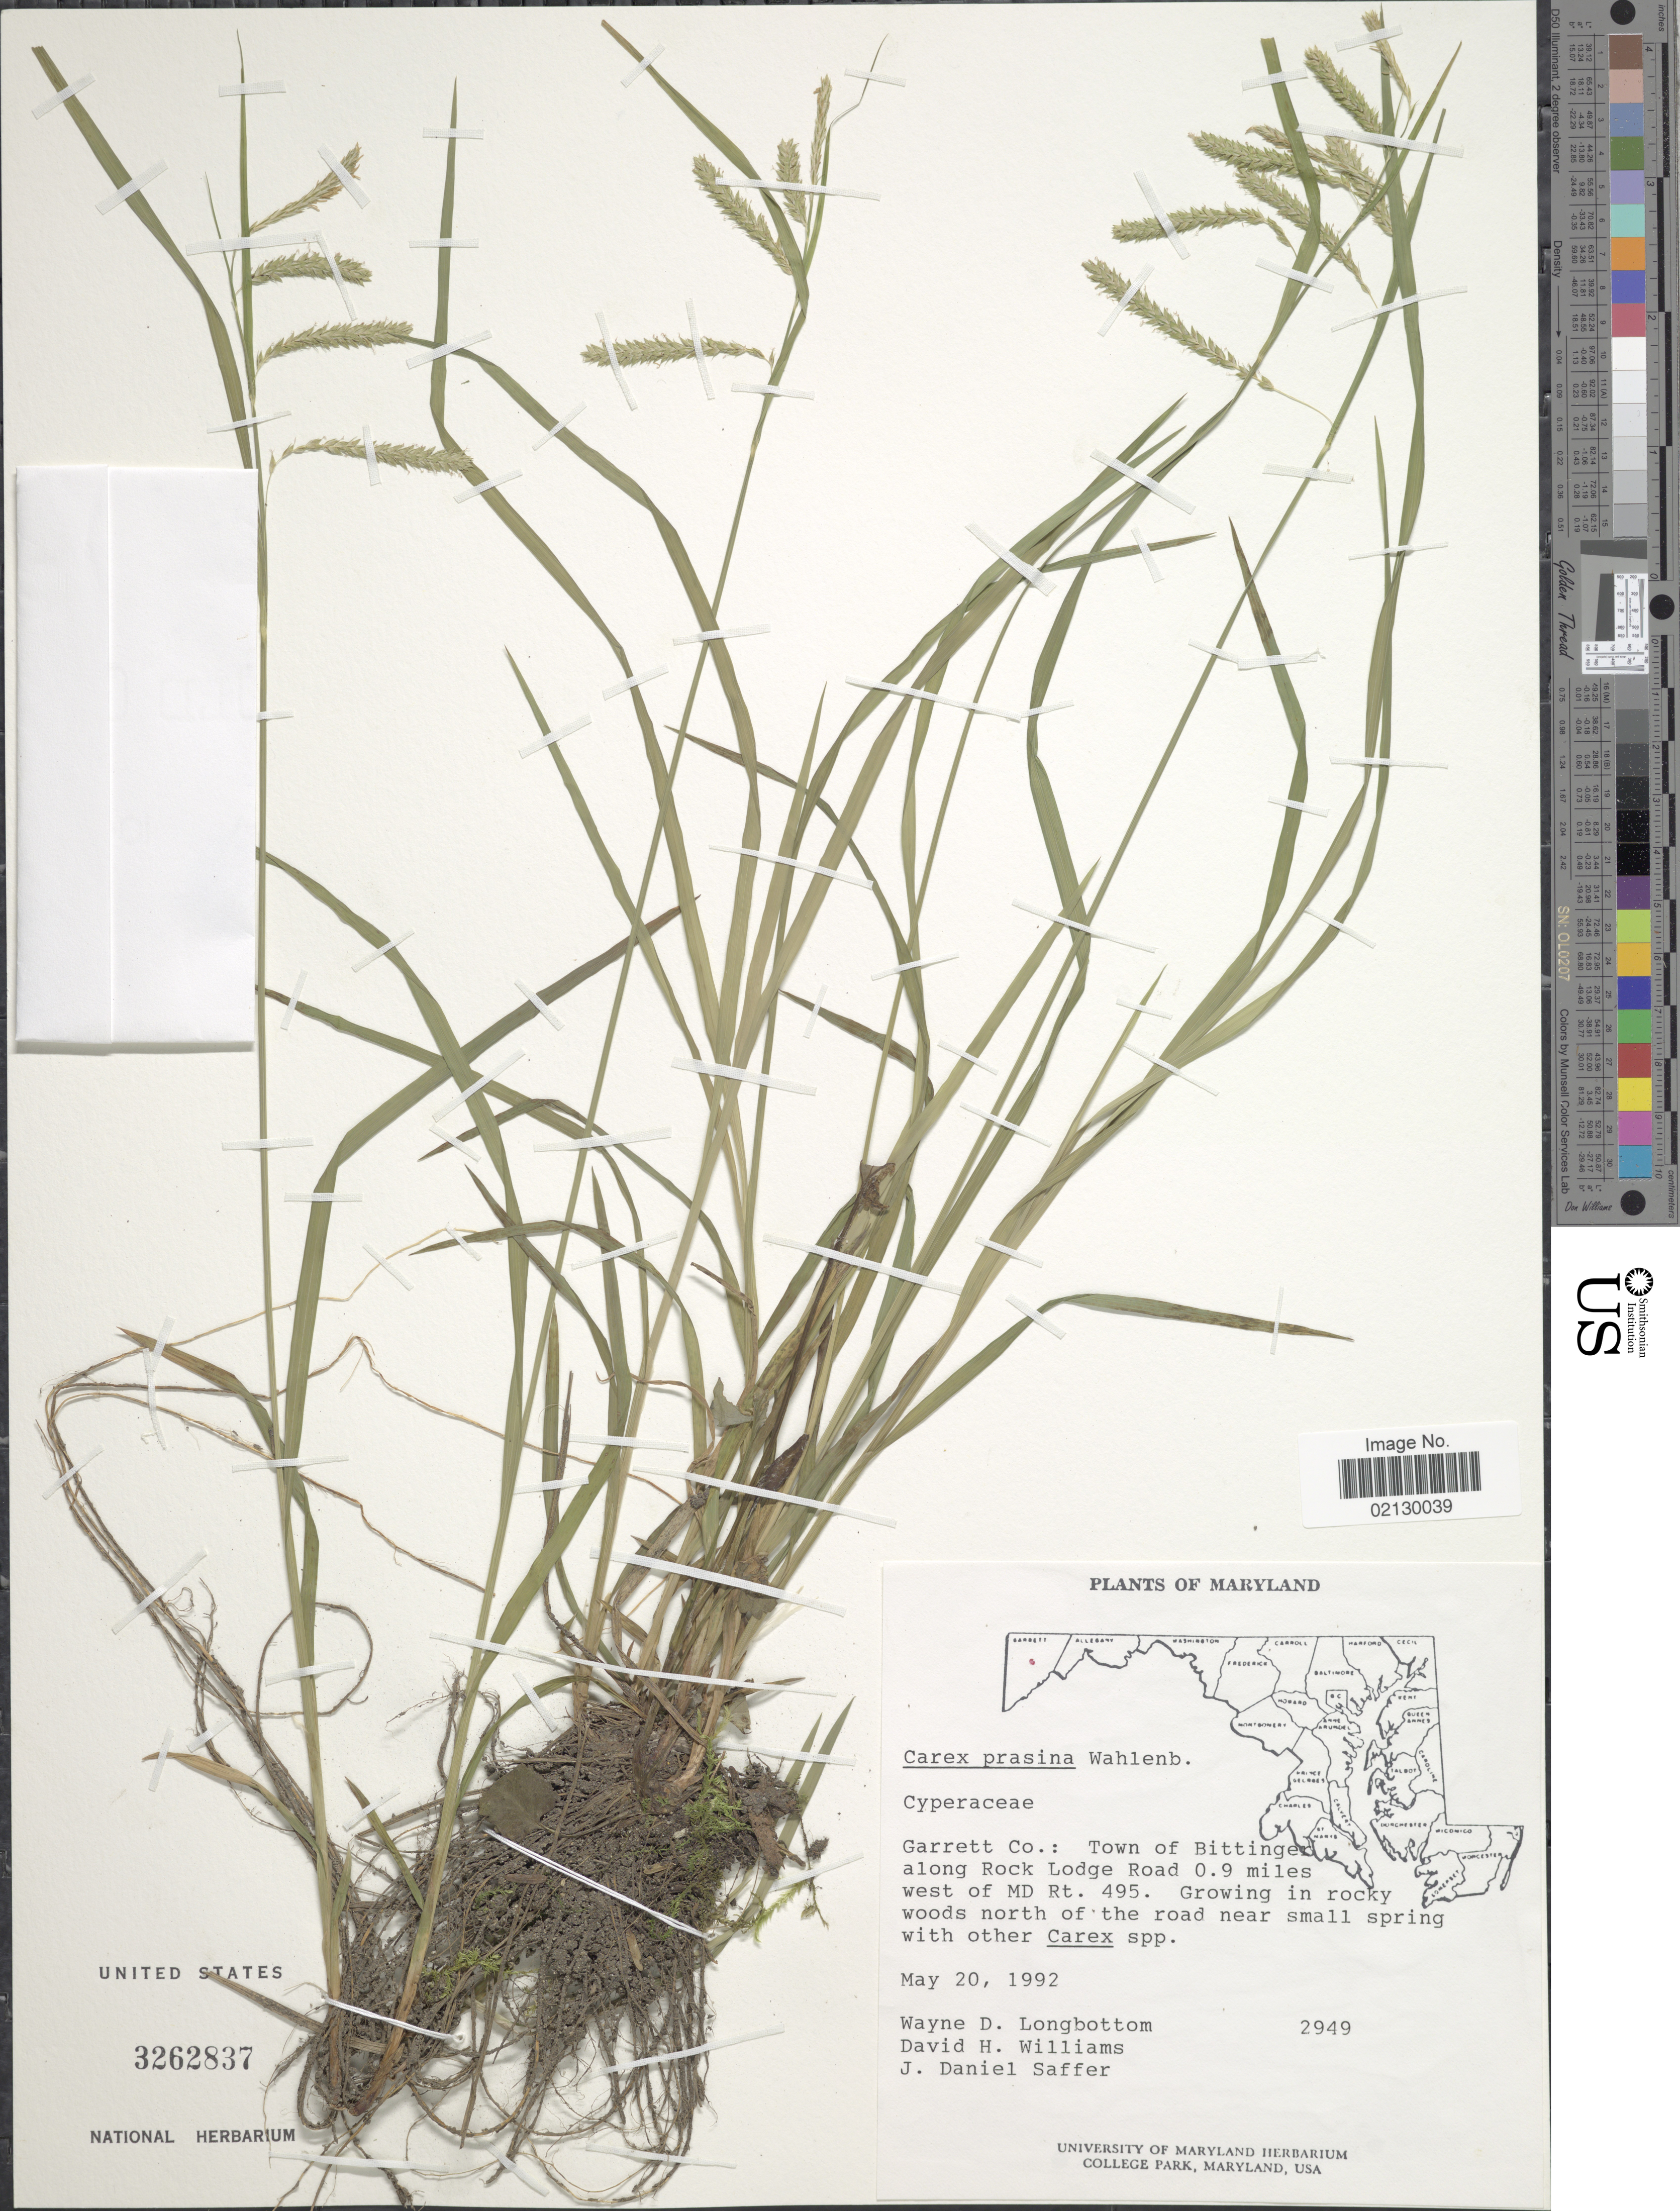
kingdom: Plantae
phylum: Tracheophyta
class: Liliopsida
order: Poales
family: Cyperaceae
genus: Carex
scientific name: Carex prasina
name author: Wahlenb.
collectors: W. D. Longbottom, D. H. Williams & J. Saffer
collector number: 2949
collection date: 1992-05-20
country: United States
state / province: Maryland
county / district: Garrett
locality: Garrett Co: Town of Bittinger along Rock Lodge Road 0.9 miles west of MD Rt. 495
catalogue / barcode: US 3262837